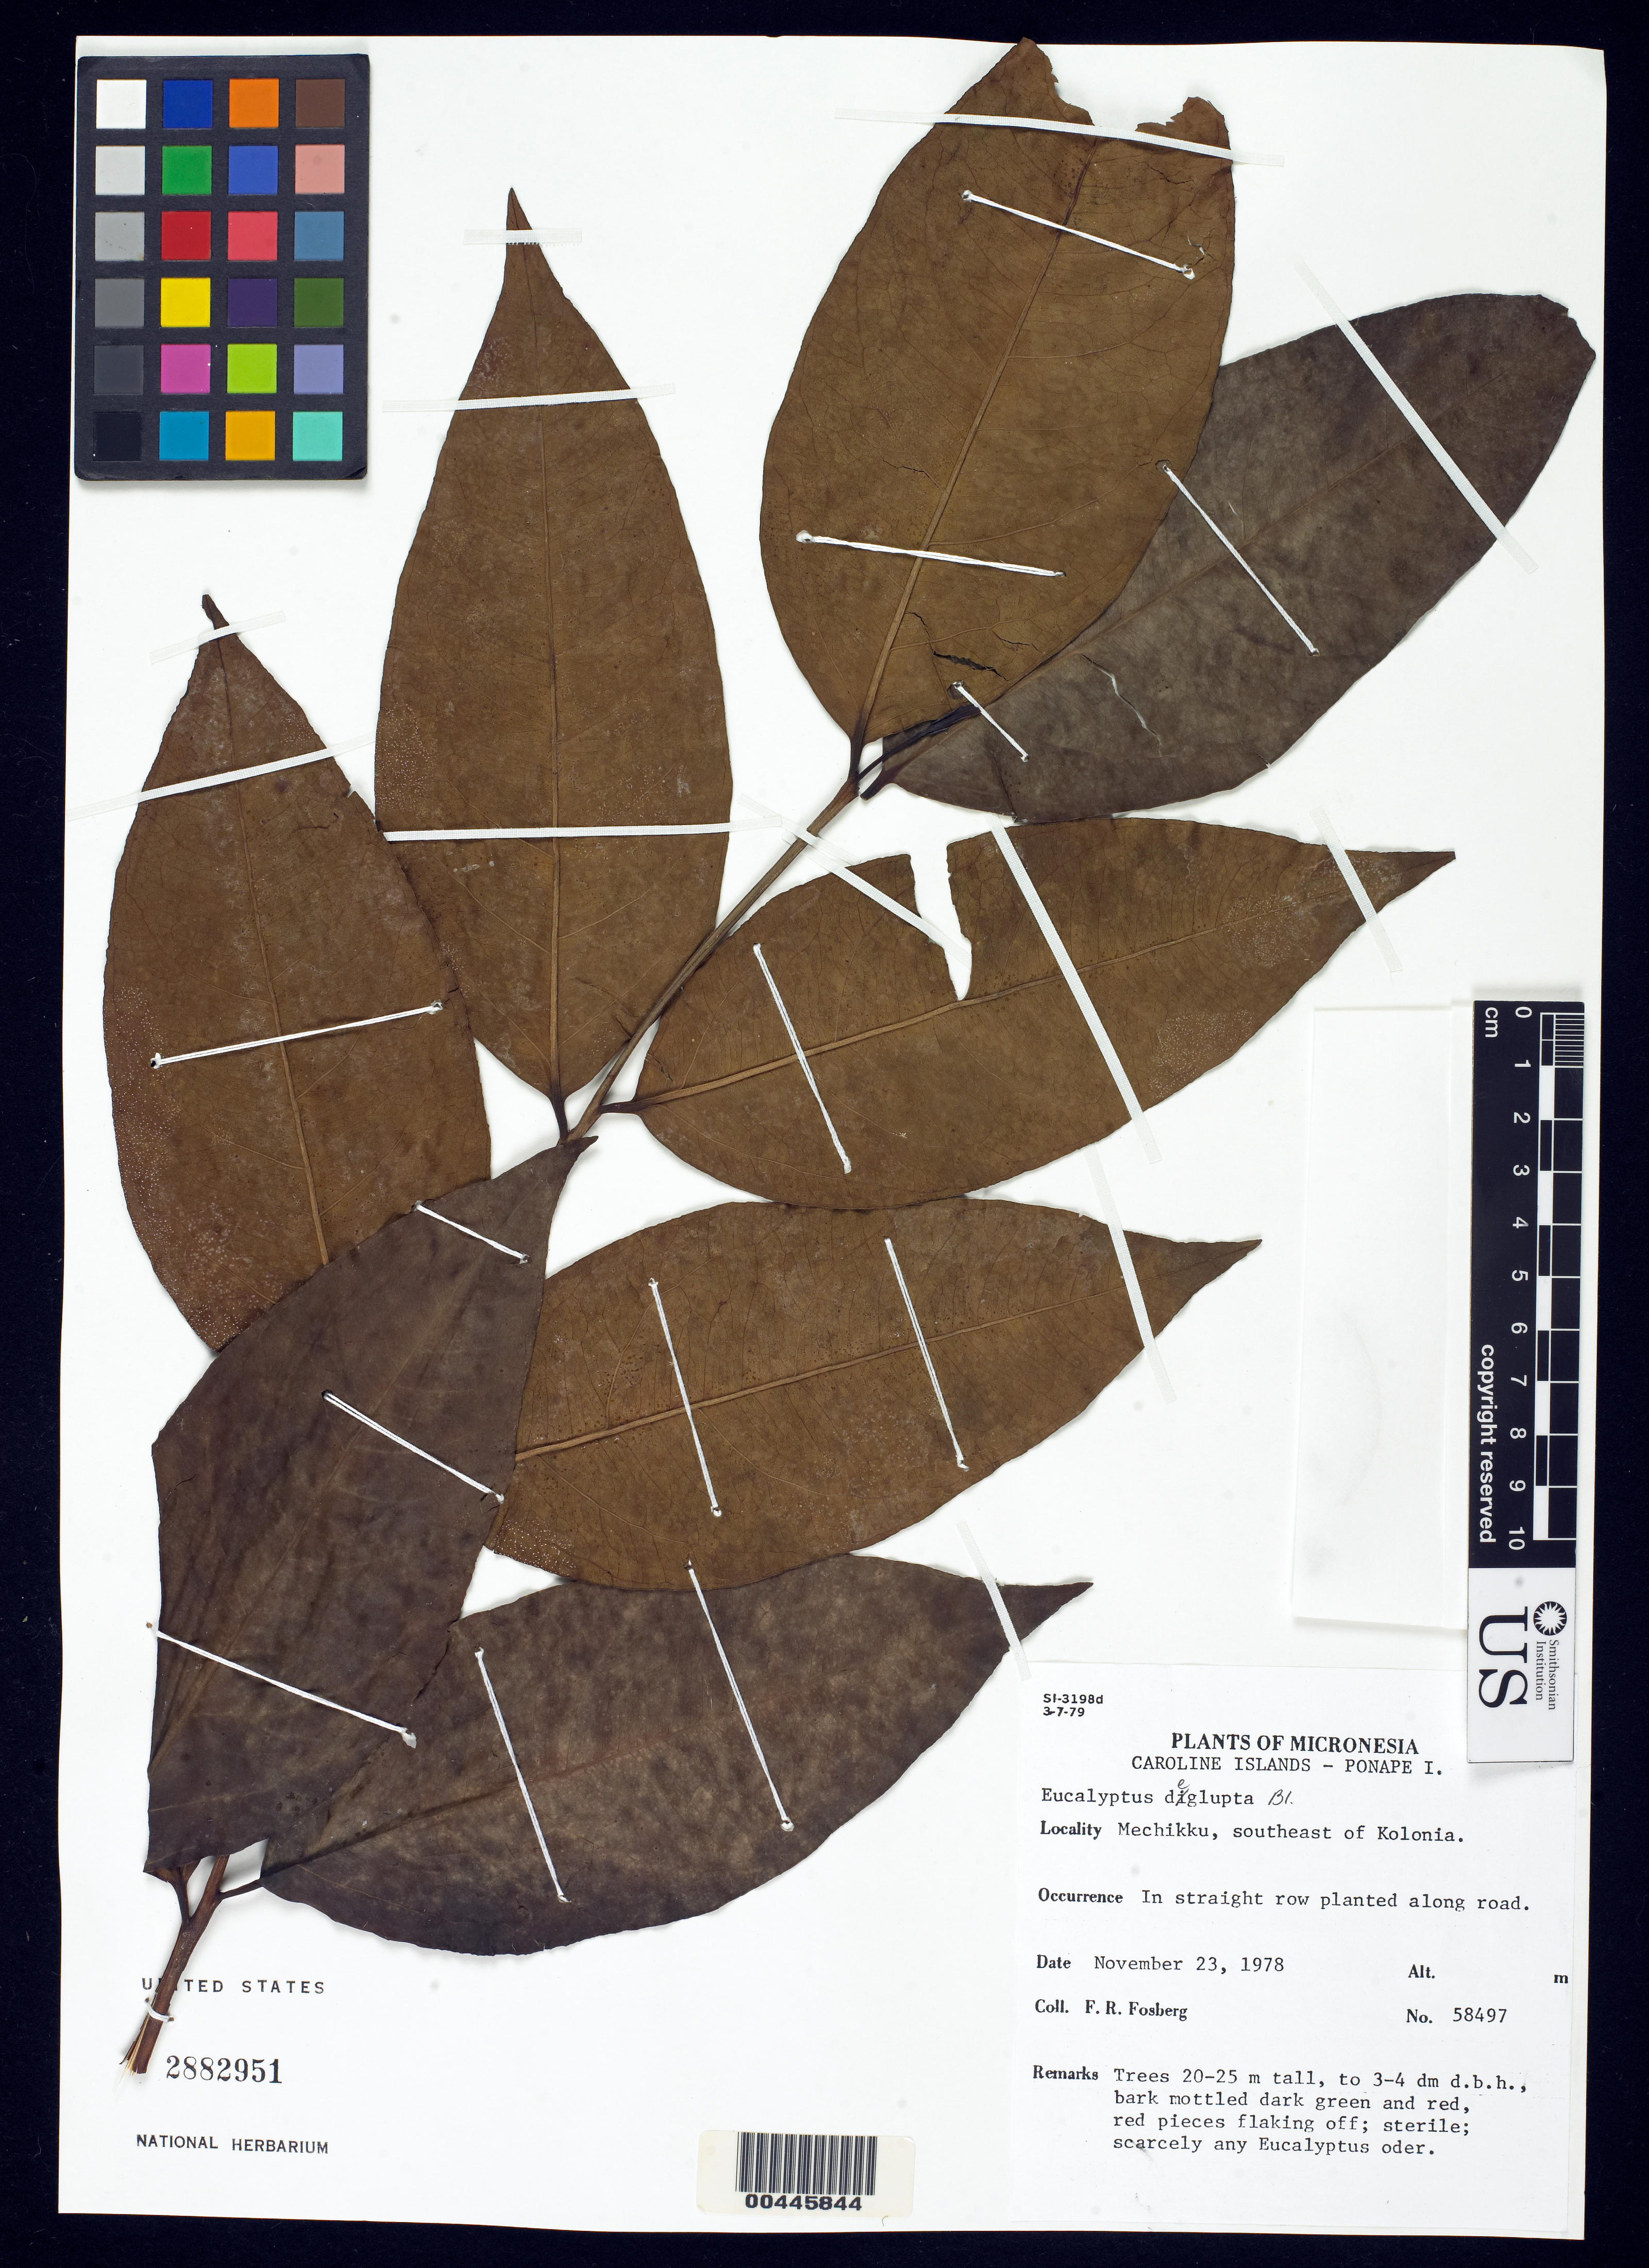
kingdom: Plantae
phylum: Tracheophyta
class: Magnoliopsida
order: Myrtales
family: Myrtaceae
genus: Eucalyptus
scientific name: Eucalyptus deglupta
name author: Blume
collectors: F. R. Fosberg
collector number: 58497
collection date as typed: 23 Nov 1978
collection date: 1978-11-23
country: Micronesia, Federated States of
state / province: Pohnpei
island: Pohnpei [Ponape]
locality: Mechikku, SE of Kolonia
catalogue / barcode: US 2882951